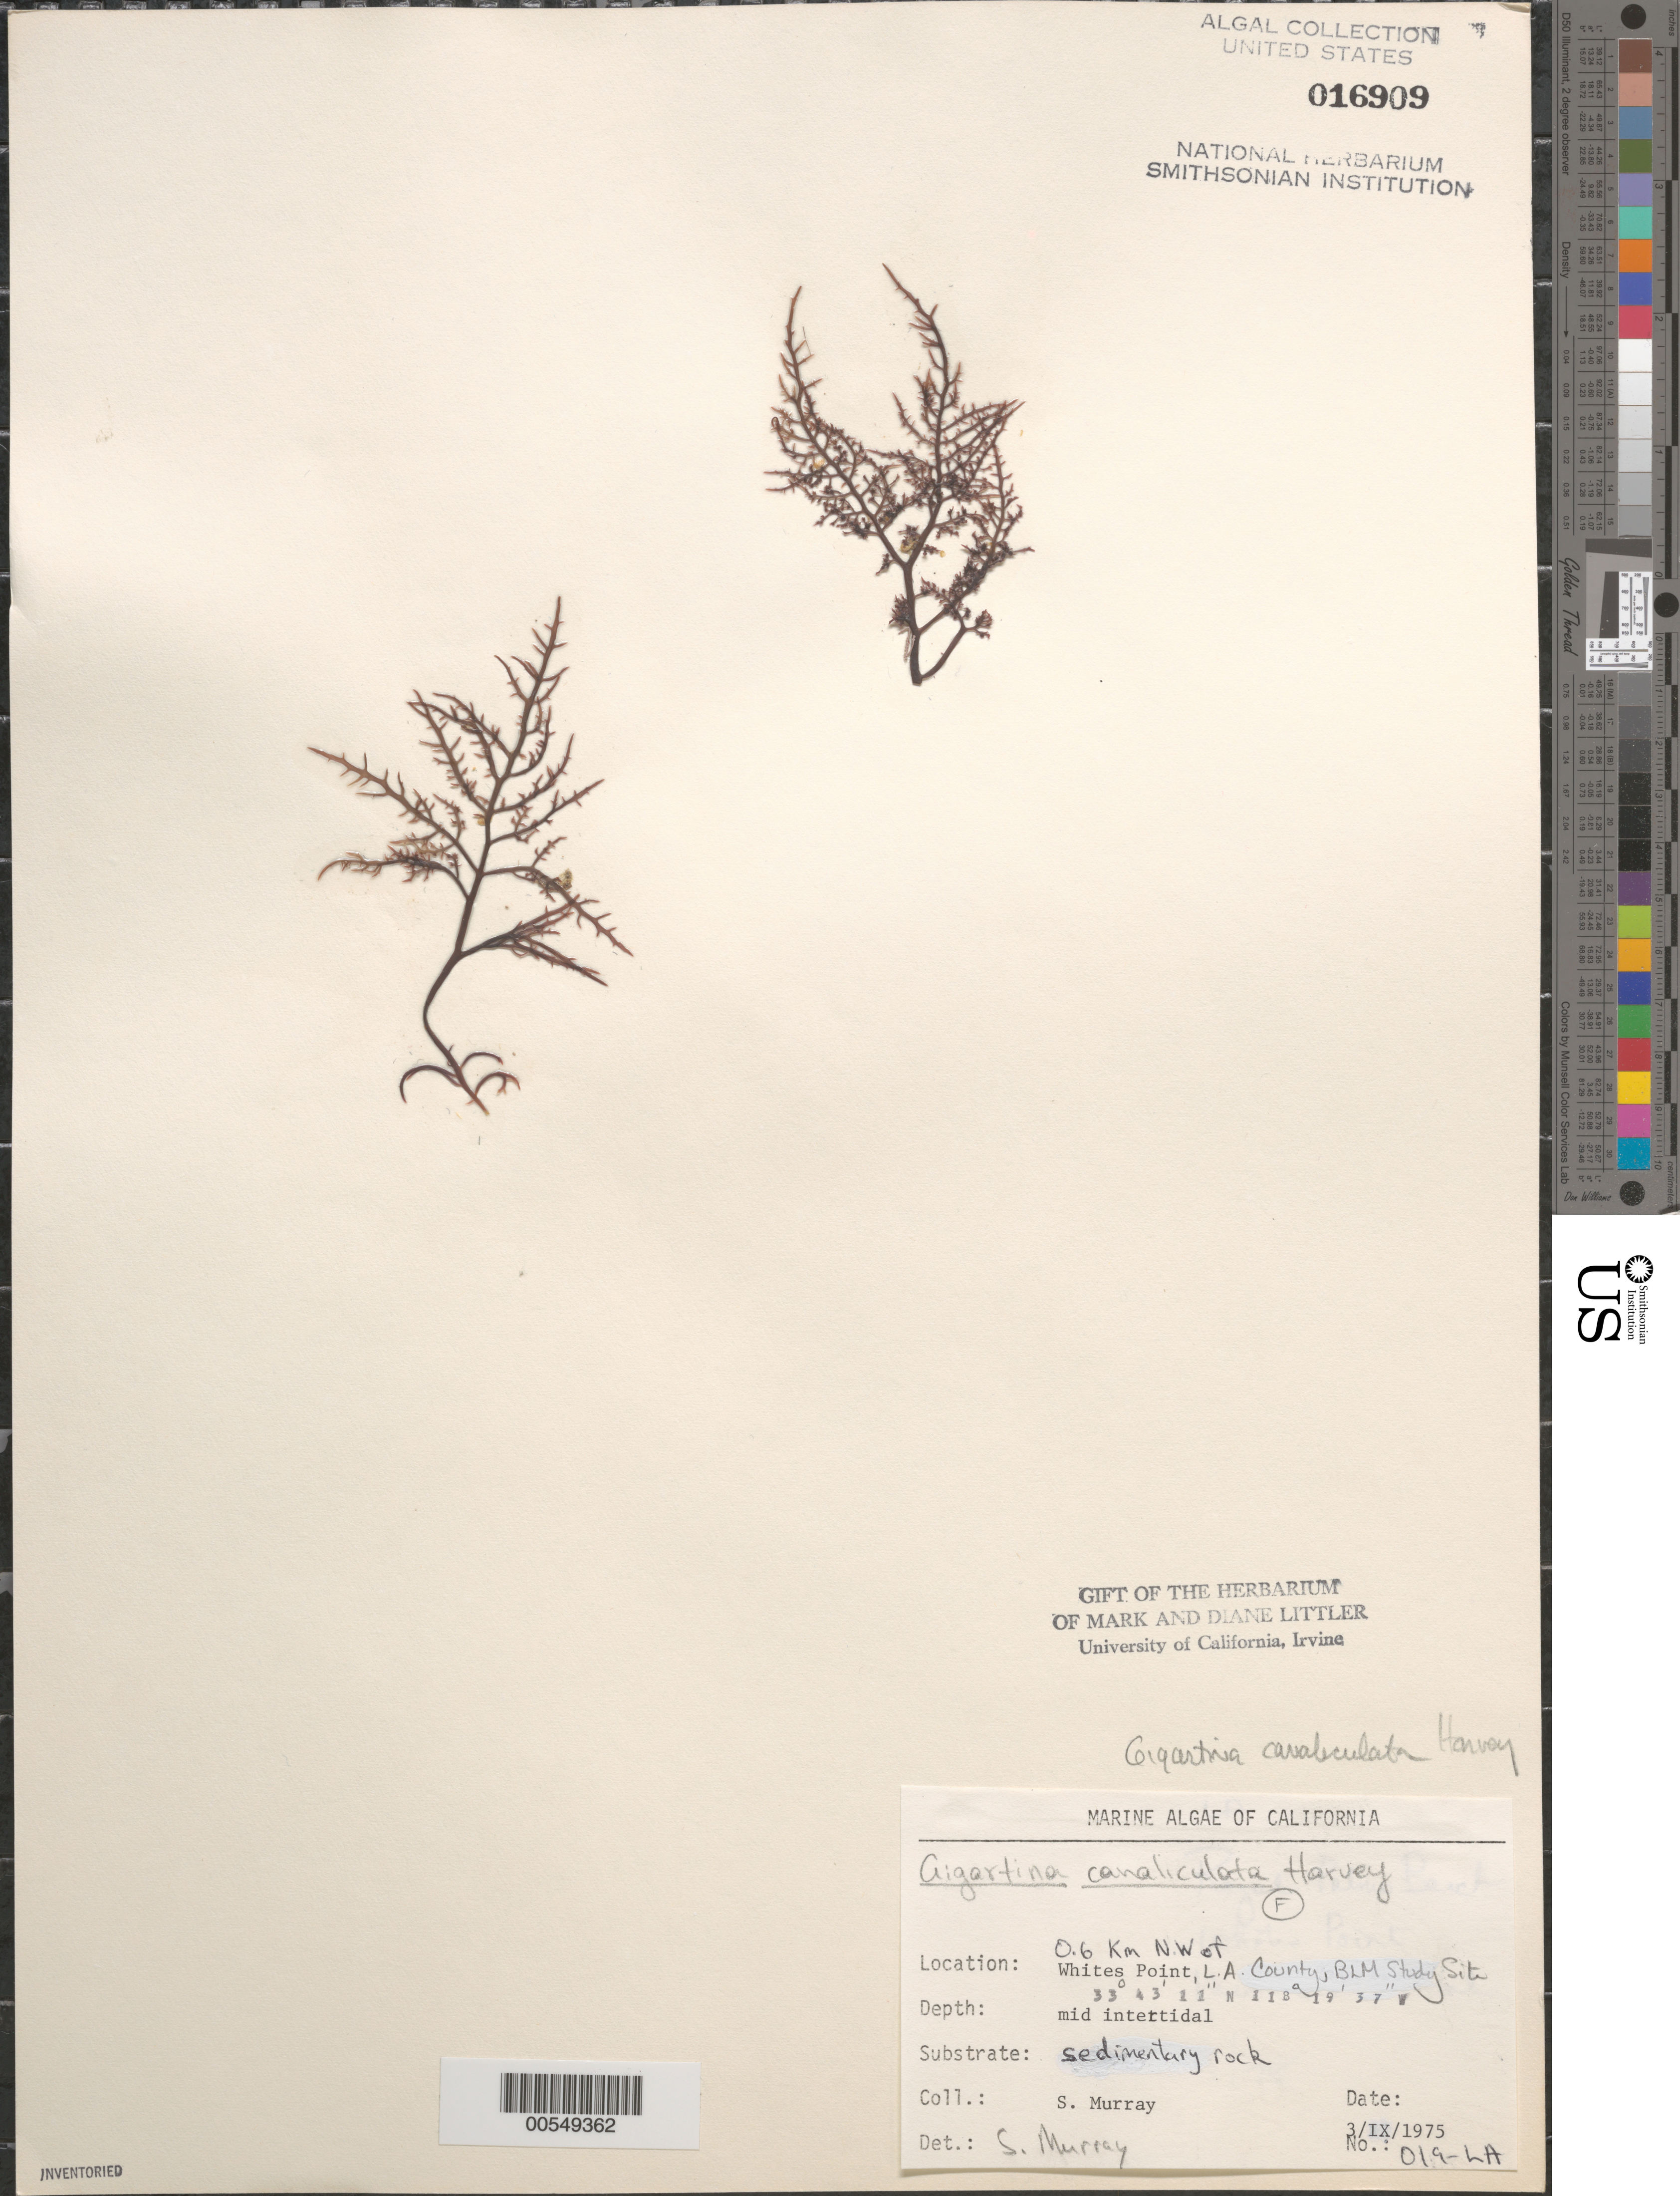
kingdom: Plantae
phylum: Rhodophyta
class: Florideophyceae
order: Gigartinales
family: Gigartinaceae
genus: Chondracanthus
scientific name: Chondracanthus canaliculatus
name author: (Harv.) Guiry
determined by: Algae name updating Project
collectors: S. N. Murray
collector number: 019-LA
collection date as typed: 03 Sep 1975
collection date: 1975-09-03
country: United States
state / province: California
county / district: Los Angeles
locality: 0.6 km northwest of Whites Point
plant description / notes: BLM-SOCALBIGHT Rocky Intertidal Survey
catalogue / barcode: US 16909